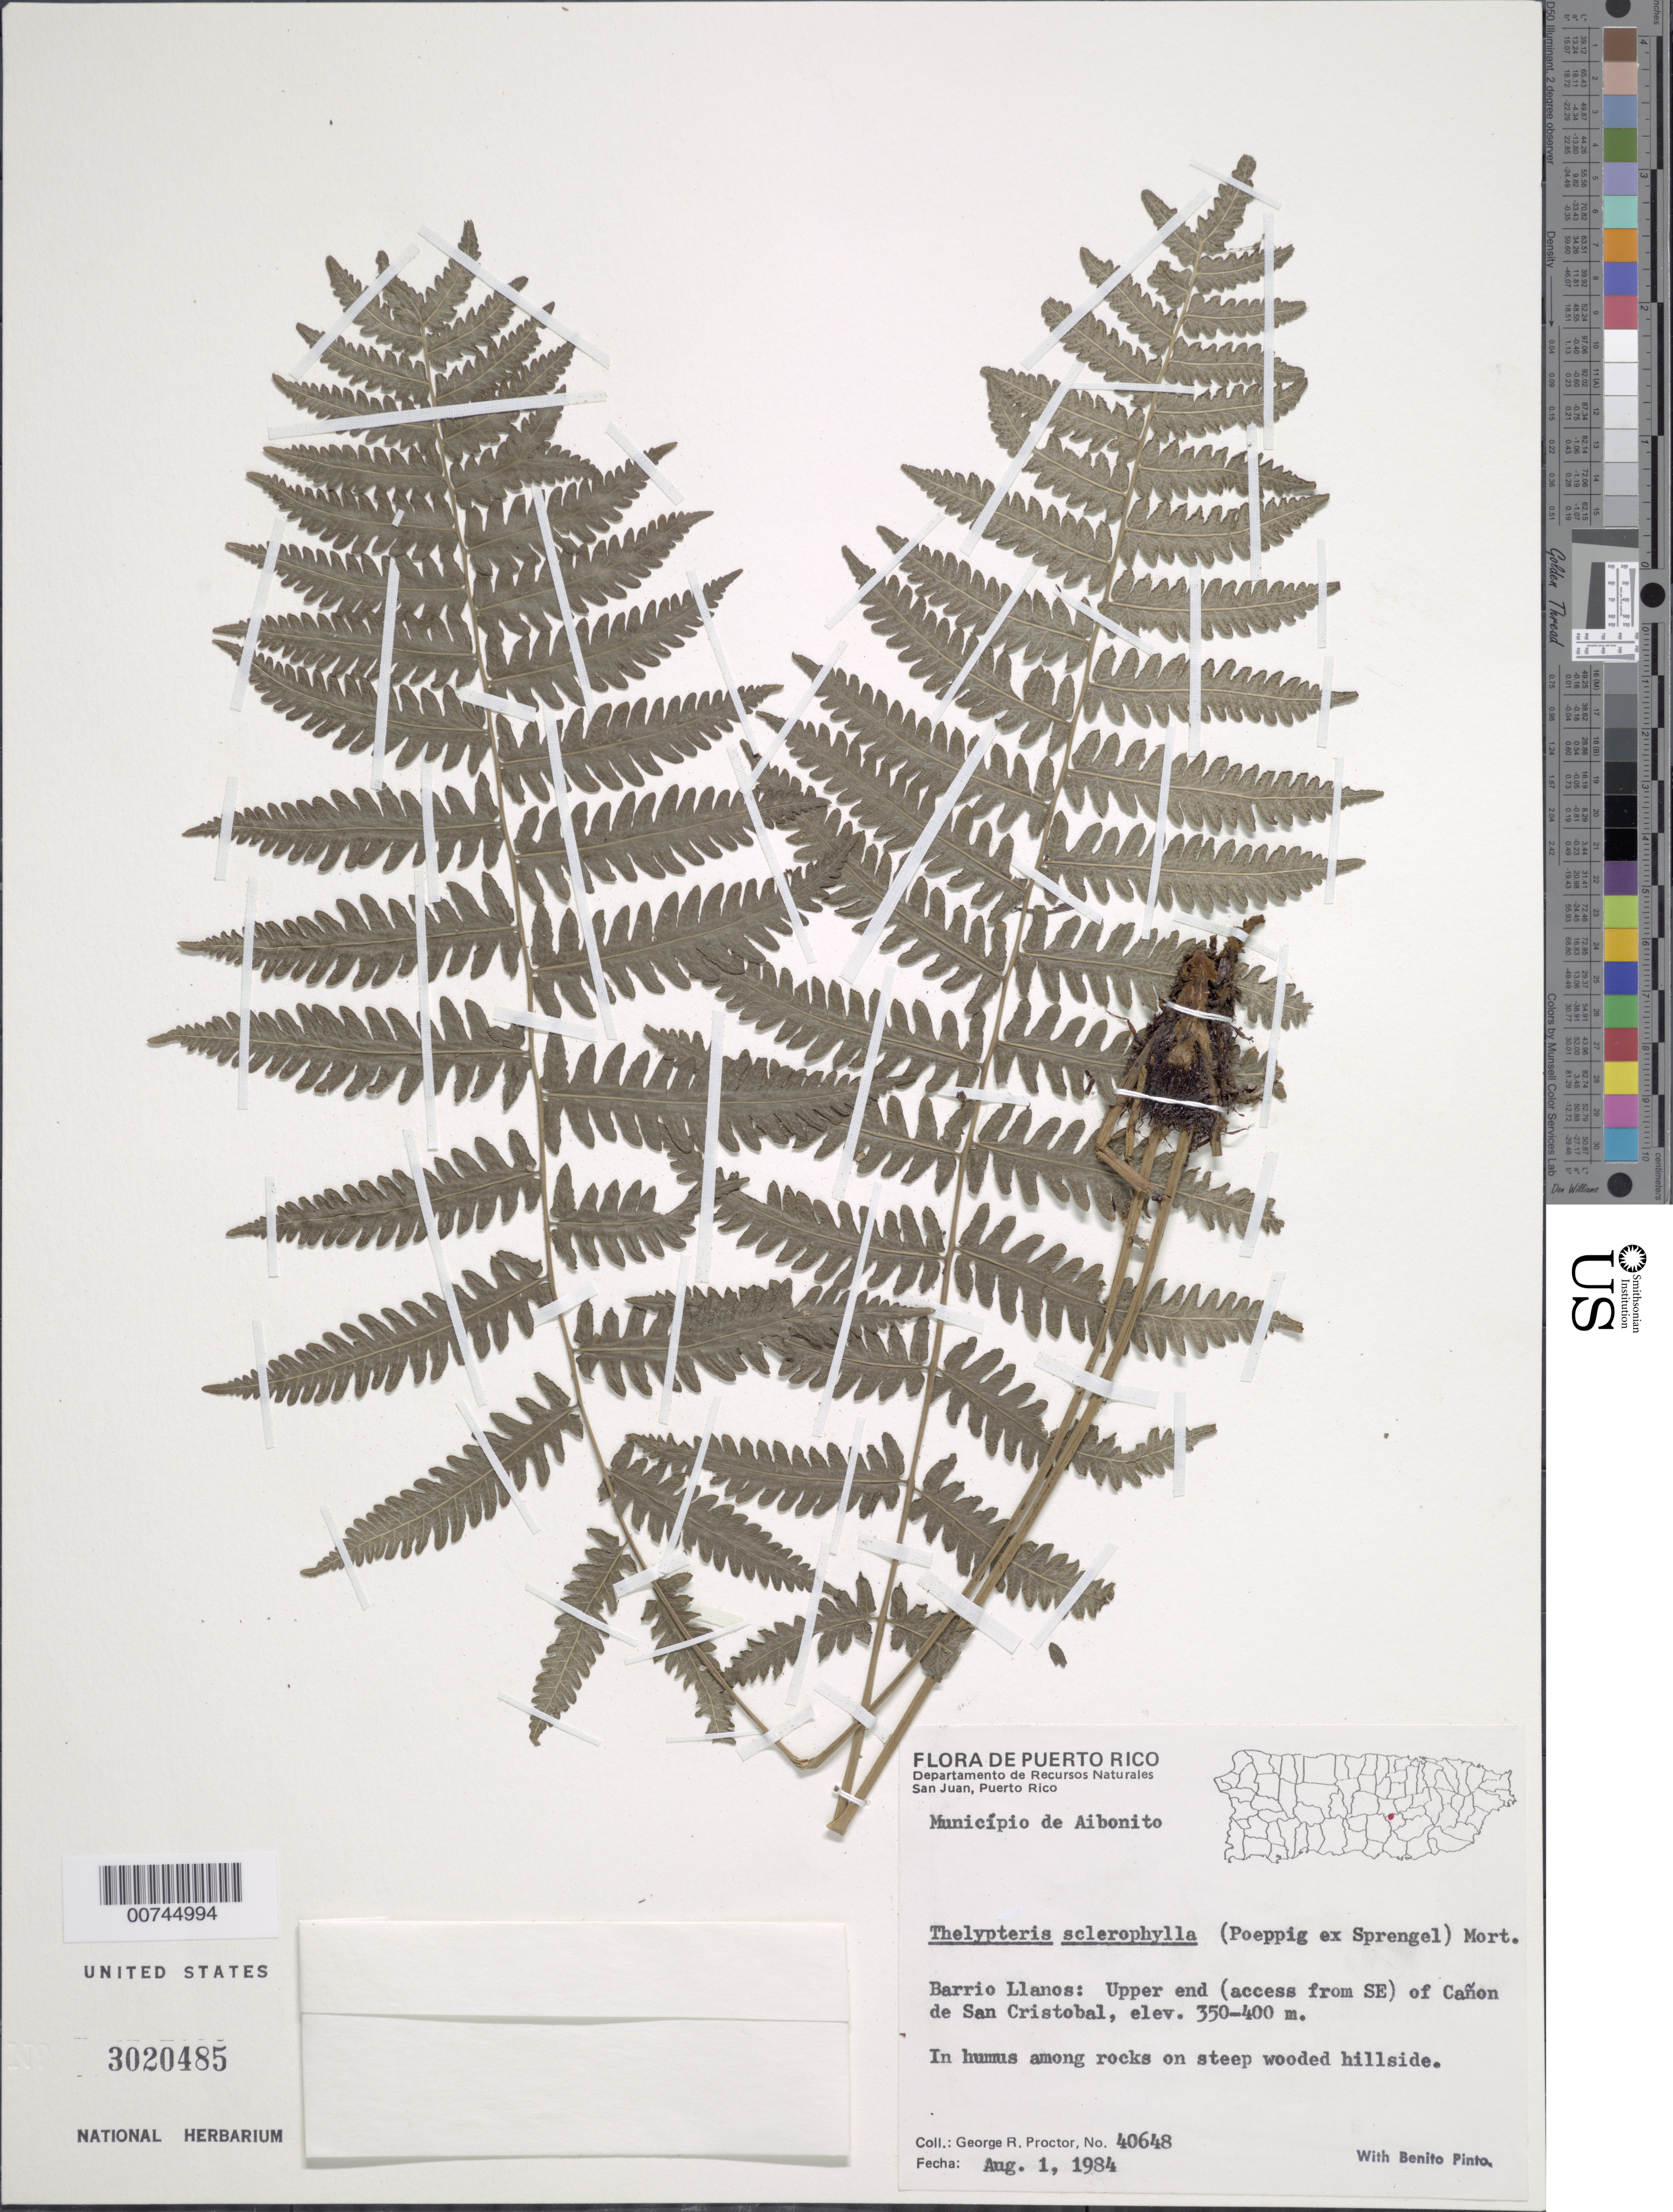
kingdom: Plantae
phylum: Tracheophyta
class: Polypodiopsida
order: Polypodiales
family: Thelypteridaceae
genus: Goniopteris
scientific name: Goniopteris sclerophylla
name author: (Poepp.) C.V. Morton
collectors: G. R. Proctor & B. Pinto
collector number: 40648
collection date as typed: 01 Aug 1984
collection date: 1984-08-01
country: Puerto Rico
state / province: Abonito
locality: Barrio Llanos: upper end (access from SE) of Cañon de San Cristobal. Municipio de Aibonito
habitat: In humus among rocks on steep wooded hillside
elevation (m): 350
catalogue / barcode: US 3020485